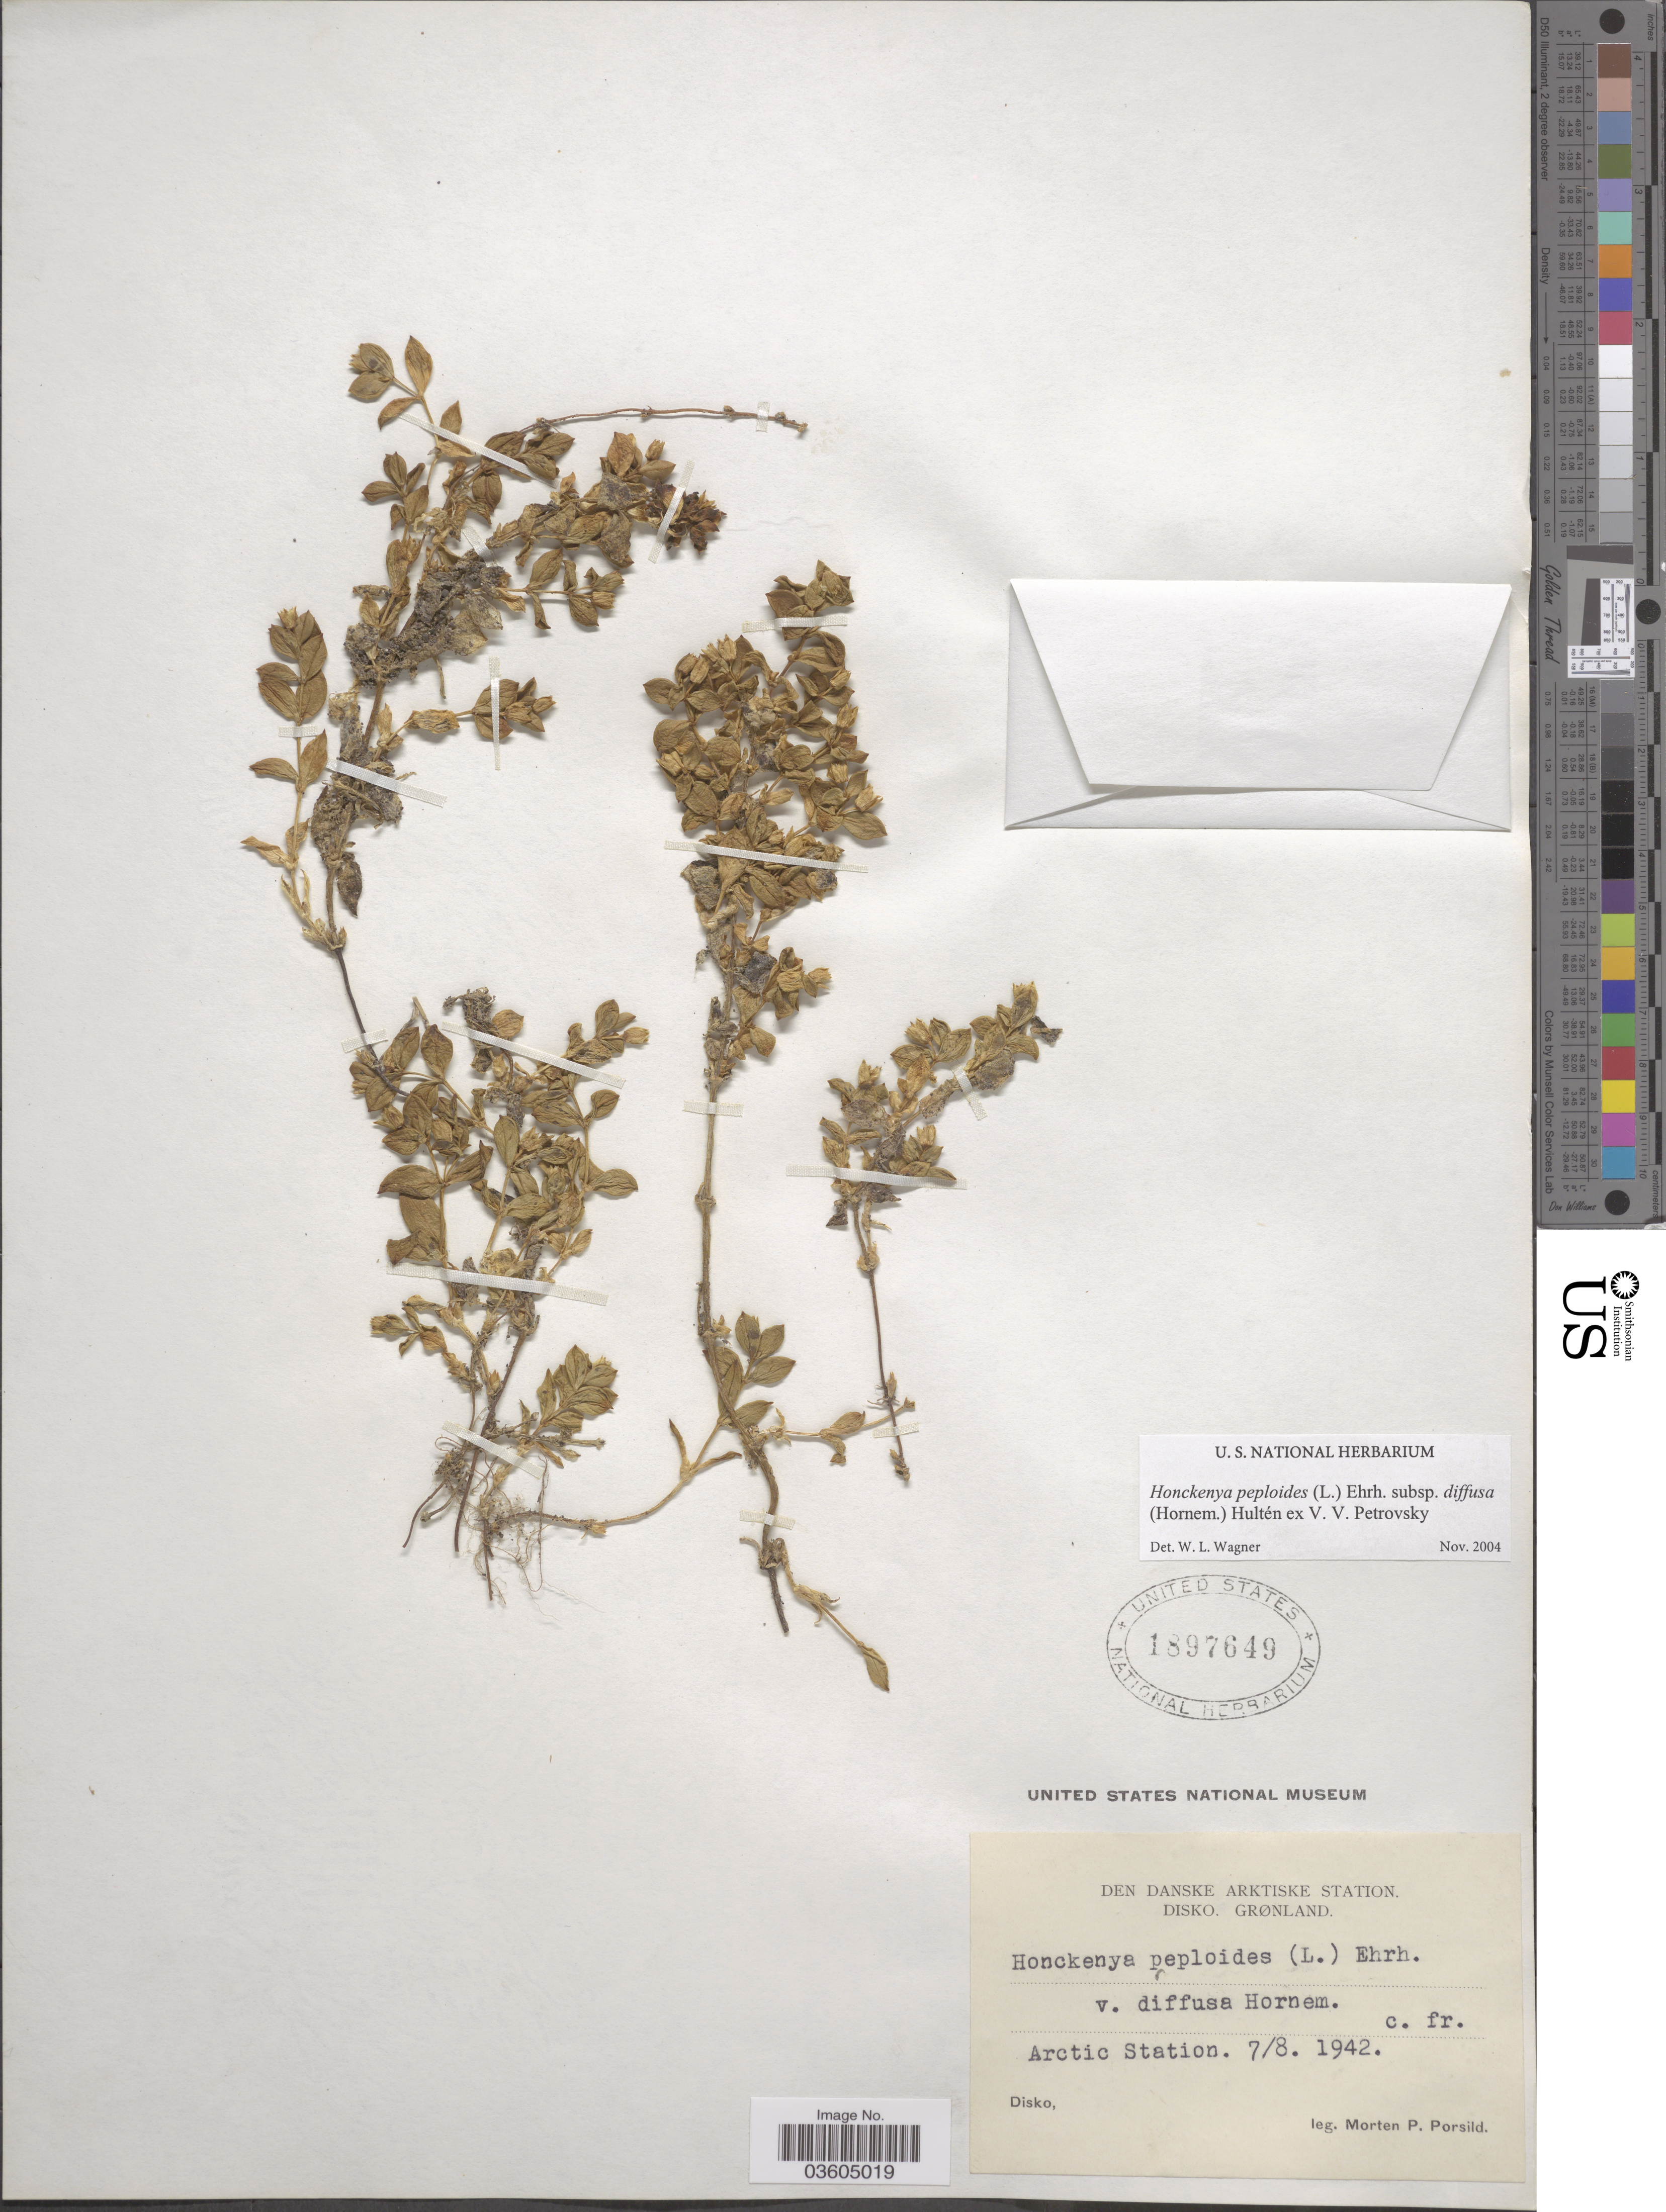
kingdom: Plantae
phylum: Tracheophyta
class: Magnoliopsida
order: Caryophyllales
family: Caryophyllaceae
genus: Honckenya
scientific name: Honckenya peploides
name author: (L.) Ehrh.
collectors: M. P. Porsild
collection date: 1942-08-07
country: Greenland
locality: Den Danske Arktiske Station. Disko. Grønland. Arctic Station. Disko.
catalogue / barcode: US 1897649